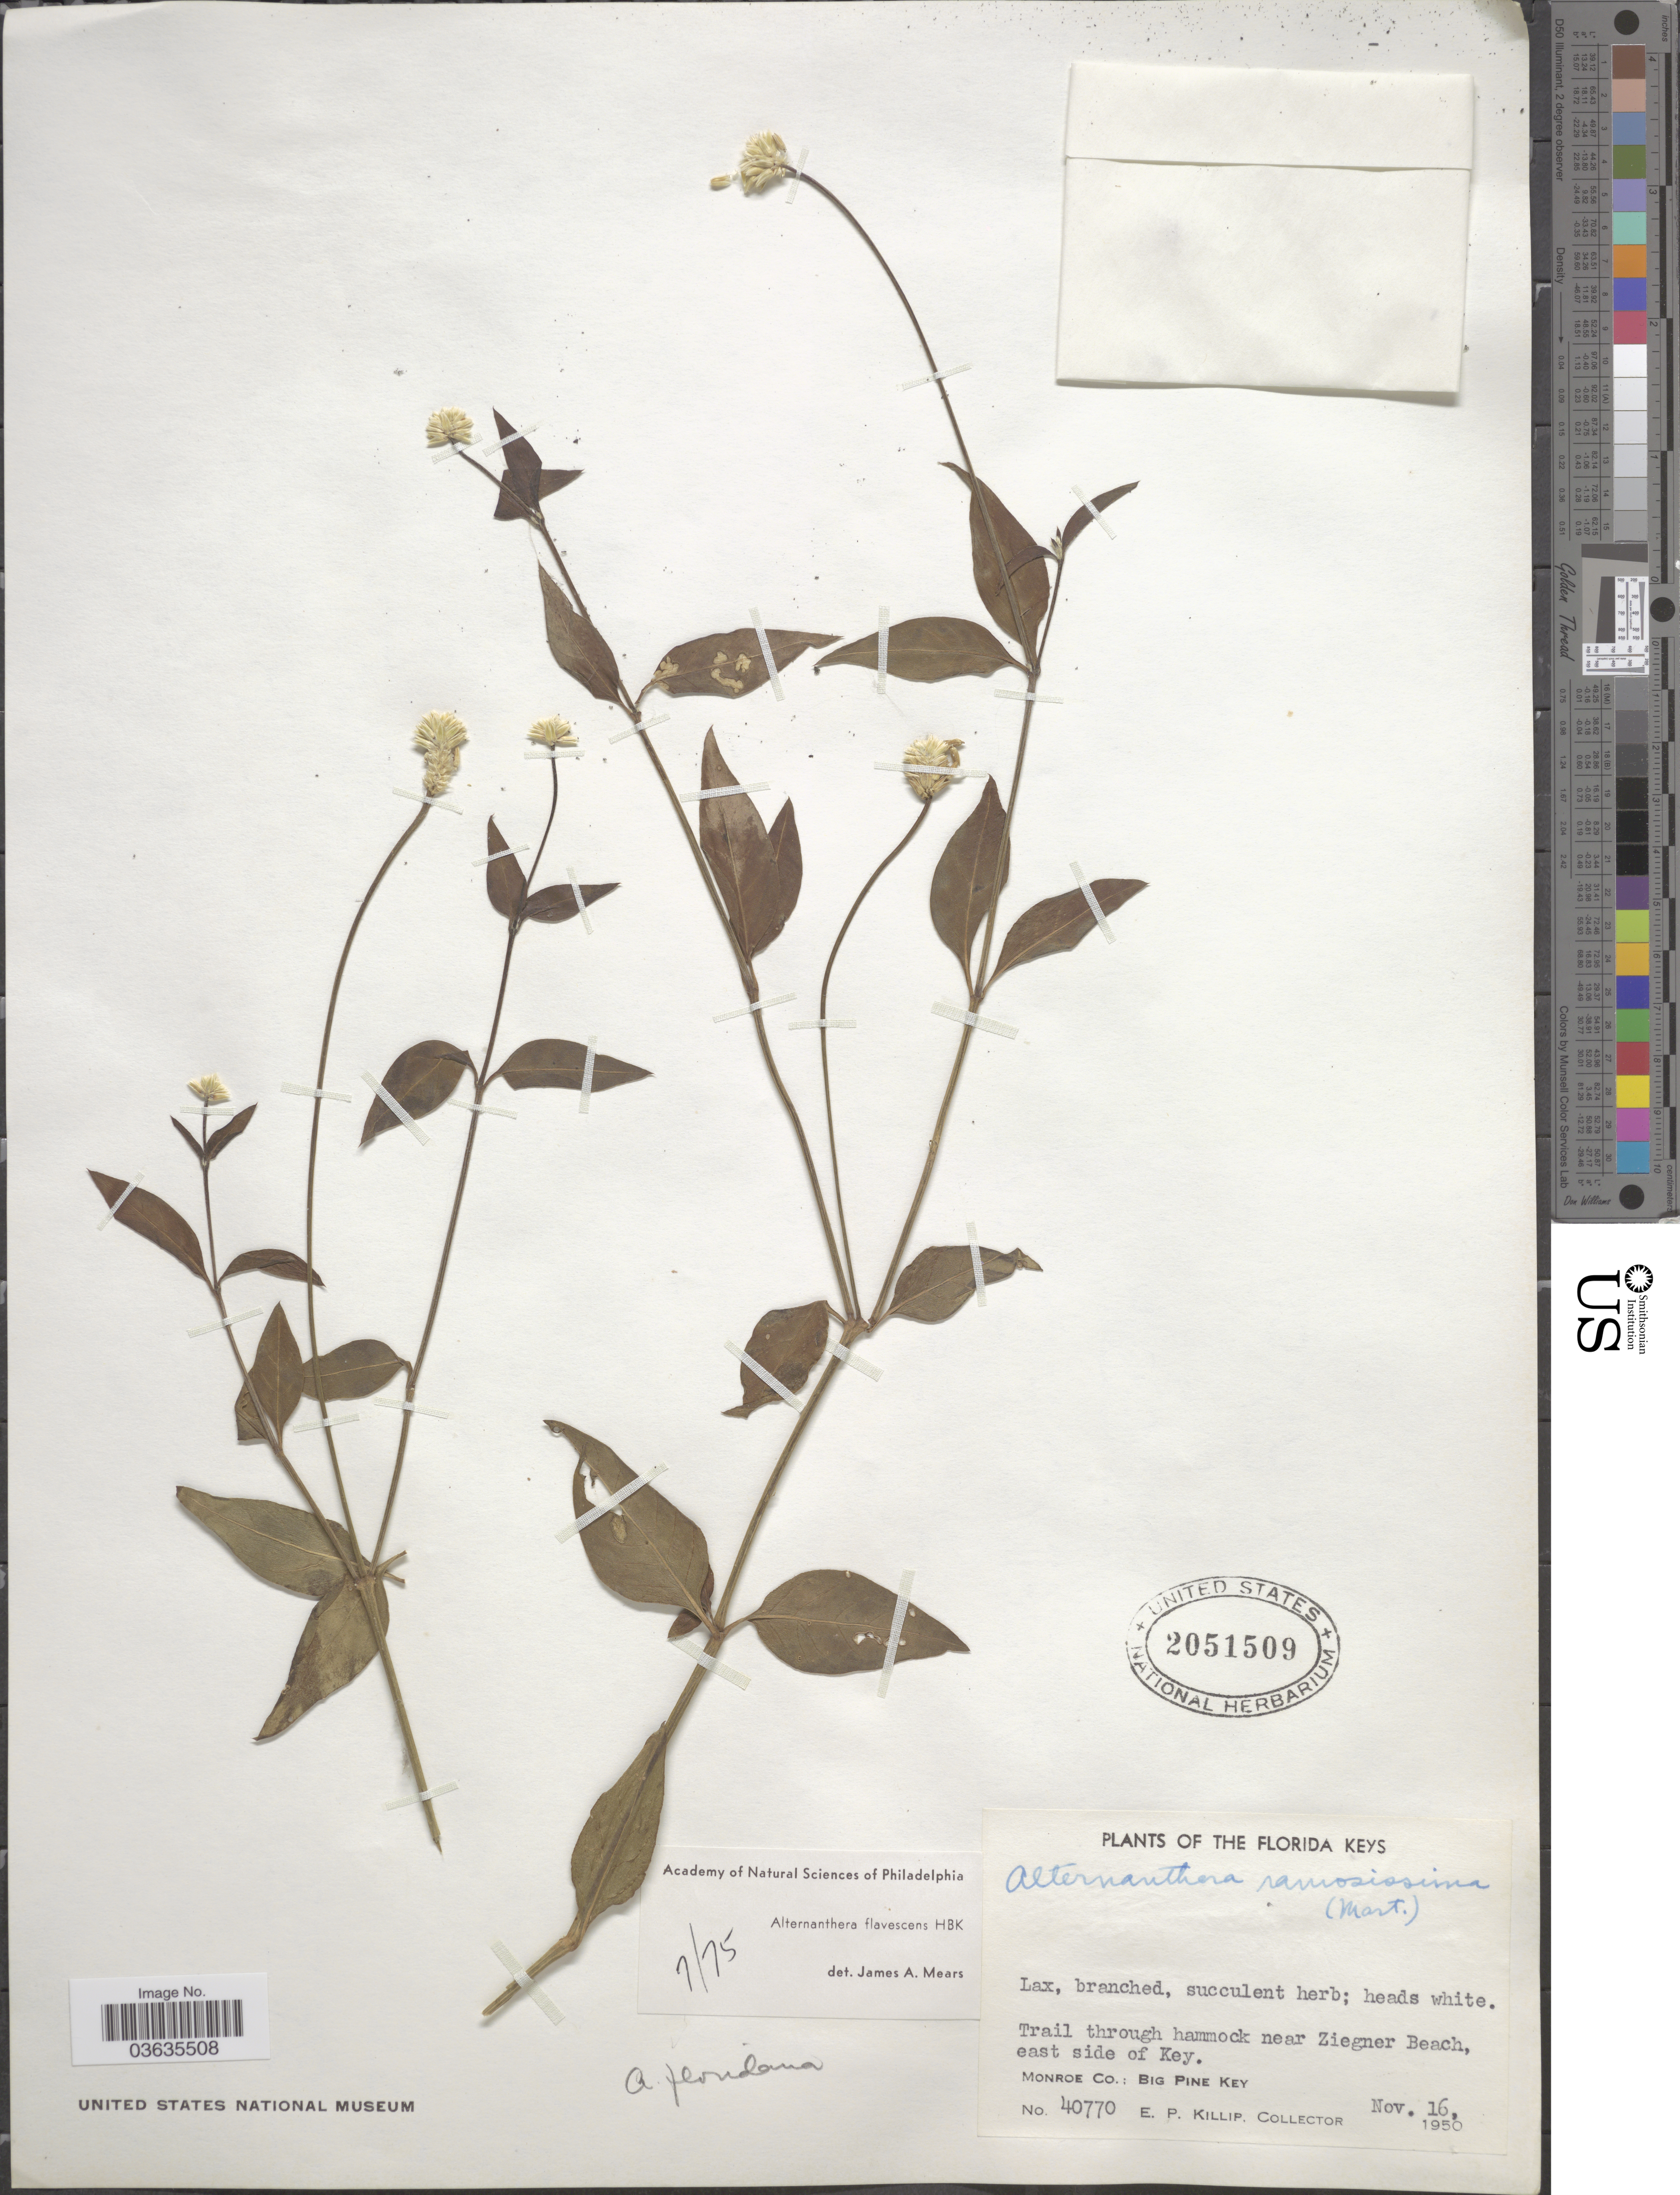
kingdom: Plantae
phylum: Tracheophyta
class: Magnoliopsida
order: Caryophyllales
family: Amaranthaceae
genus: Alternanthera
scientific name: Alternanthera flavescens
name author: Kunth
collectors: E. P. Killip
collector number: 40770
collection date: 1950-11-16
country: United States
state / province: Florida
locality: The Florida Keys. Near Ziegner Beach, east side of Key. Monroe Co.: Big Pine Key.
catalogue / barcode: US 2051509